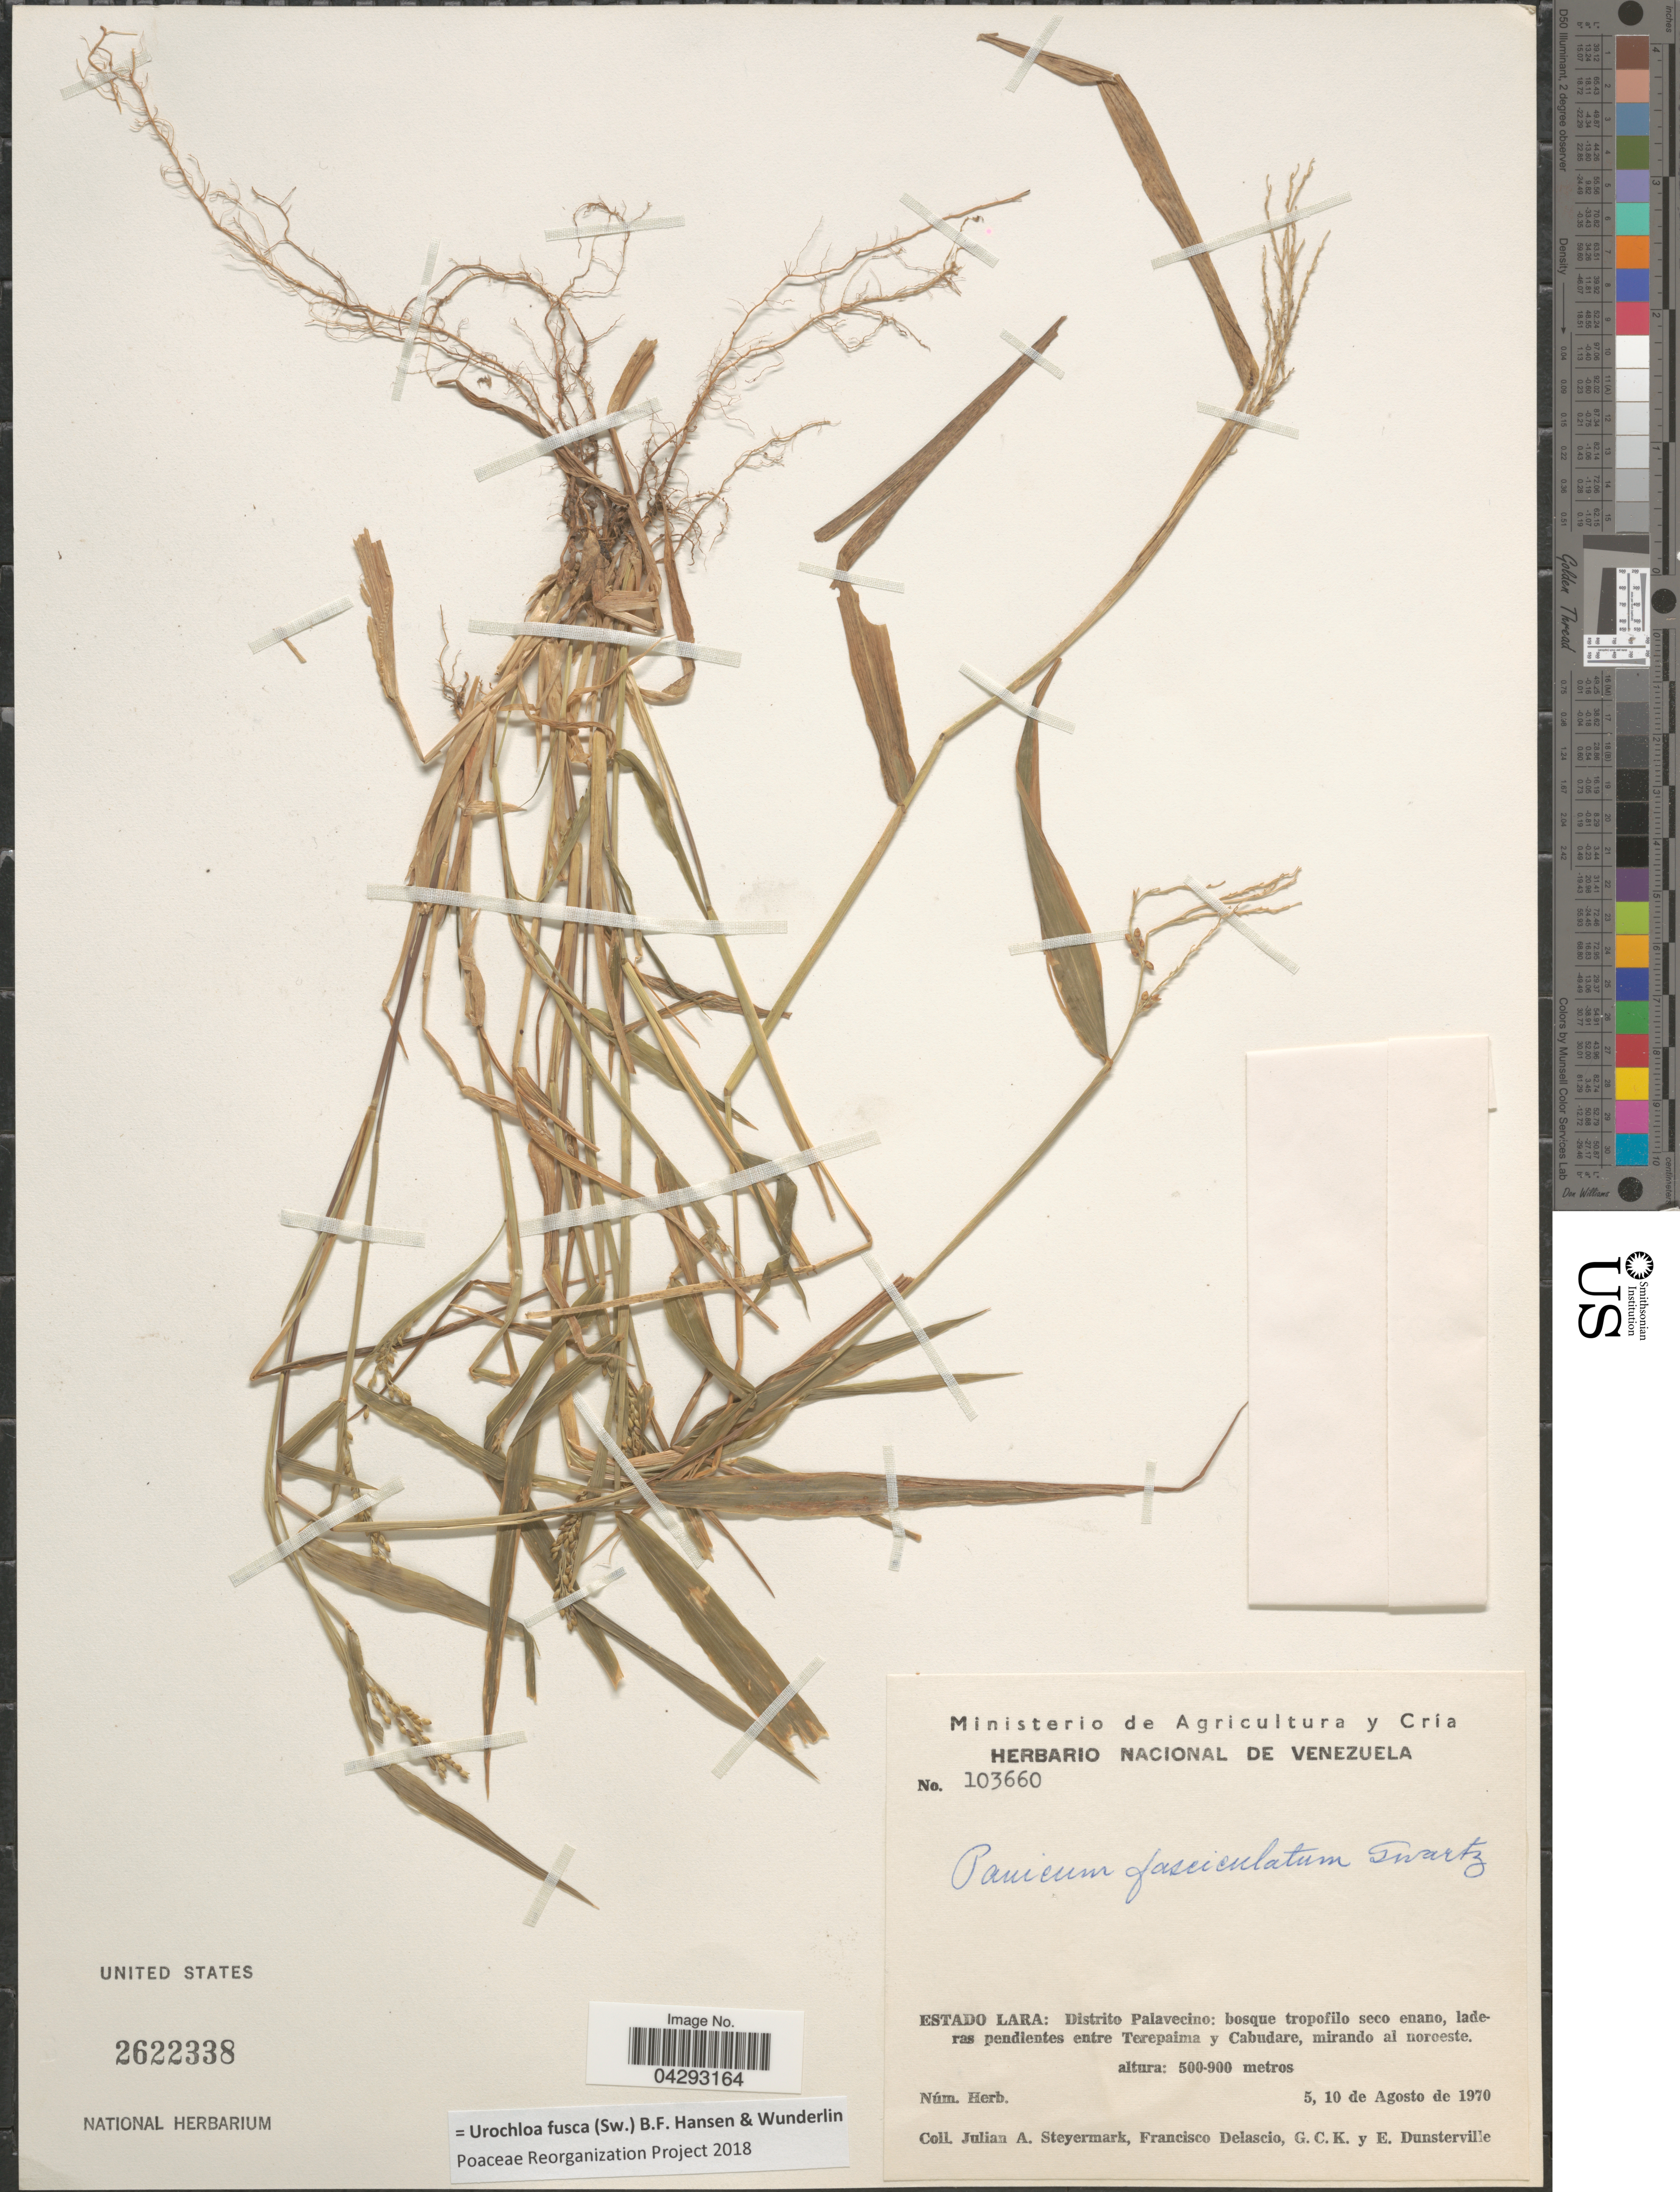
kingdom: Plantae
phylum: Tracheophyta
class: Liliopsida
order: Poales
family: Poaceae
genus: Urochloa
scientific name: Urochloa fusca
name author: (Sw.) B.F. Hansen & Wunderlin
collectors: J. Steyermark, F. Delascio, G. C. K. Dunsterville & E. Dunsterville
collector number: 103660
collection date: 1970-08-05/1970-08-10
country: Venezuela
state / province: Lara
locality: Estado Lara: Distrito Palavecino: bosque tropofilo seco enano, laderas pendientes entre Terepaima y Cabudare, mirando al noroeste.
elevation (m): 500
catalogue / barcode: US 2622338